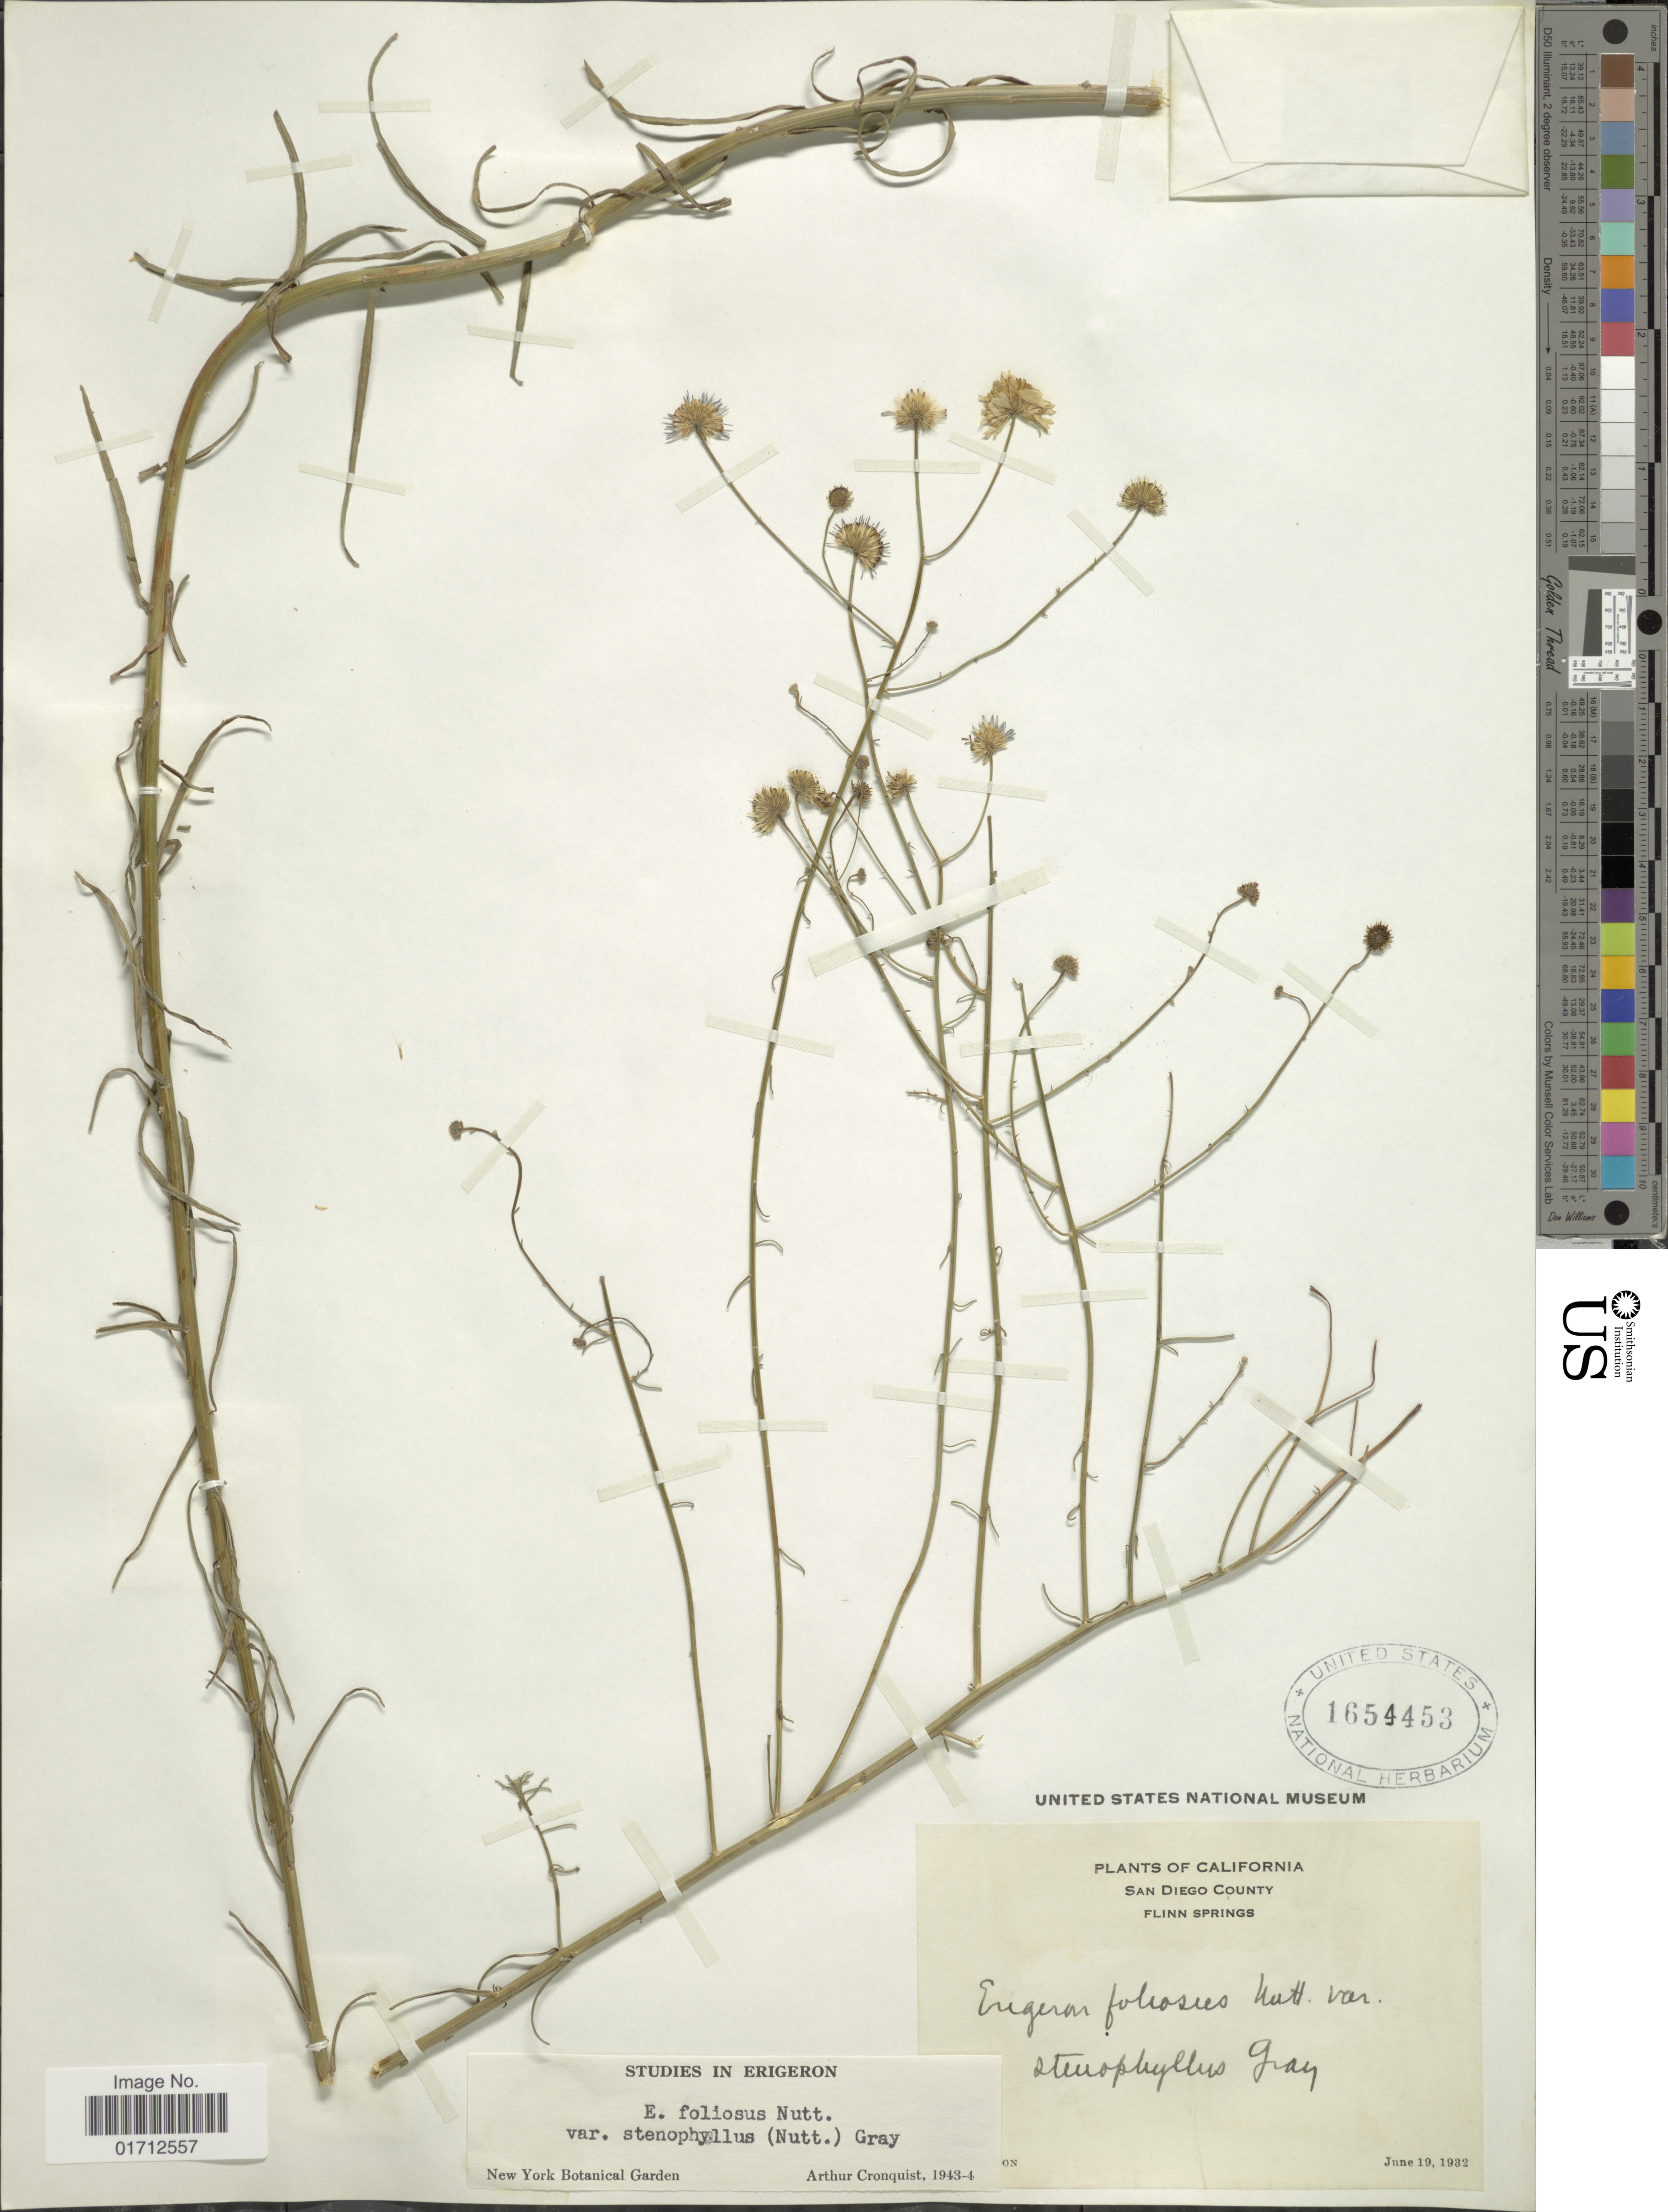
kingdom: Plantae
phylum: Tracheophyta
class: Magnoliopsida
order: Asterales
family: Asteraceae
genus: Erigeron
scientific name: Erigeron foliosus var. stenophyllus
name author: Nutt.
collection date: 1932-06-19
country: United States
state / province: California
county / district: San Diego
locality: San Diego County, Flinn Springs.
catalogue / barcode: US 1654453